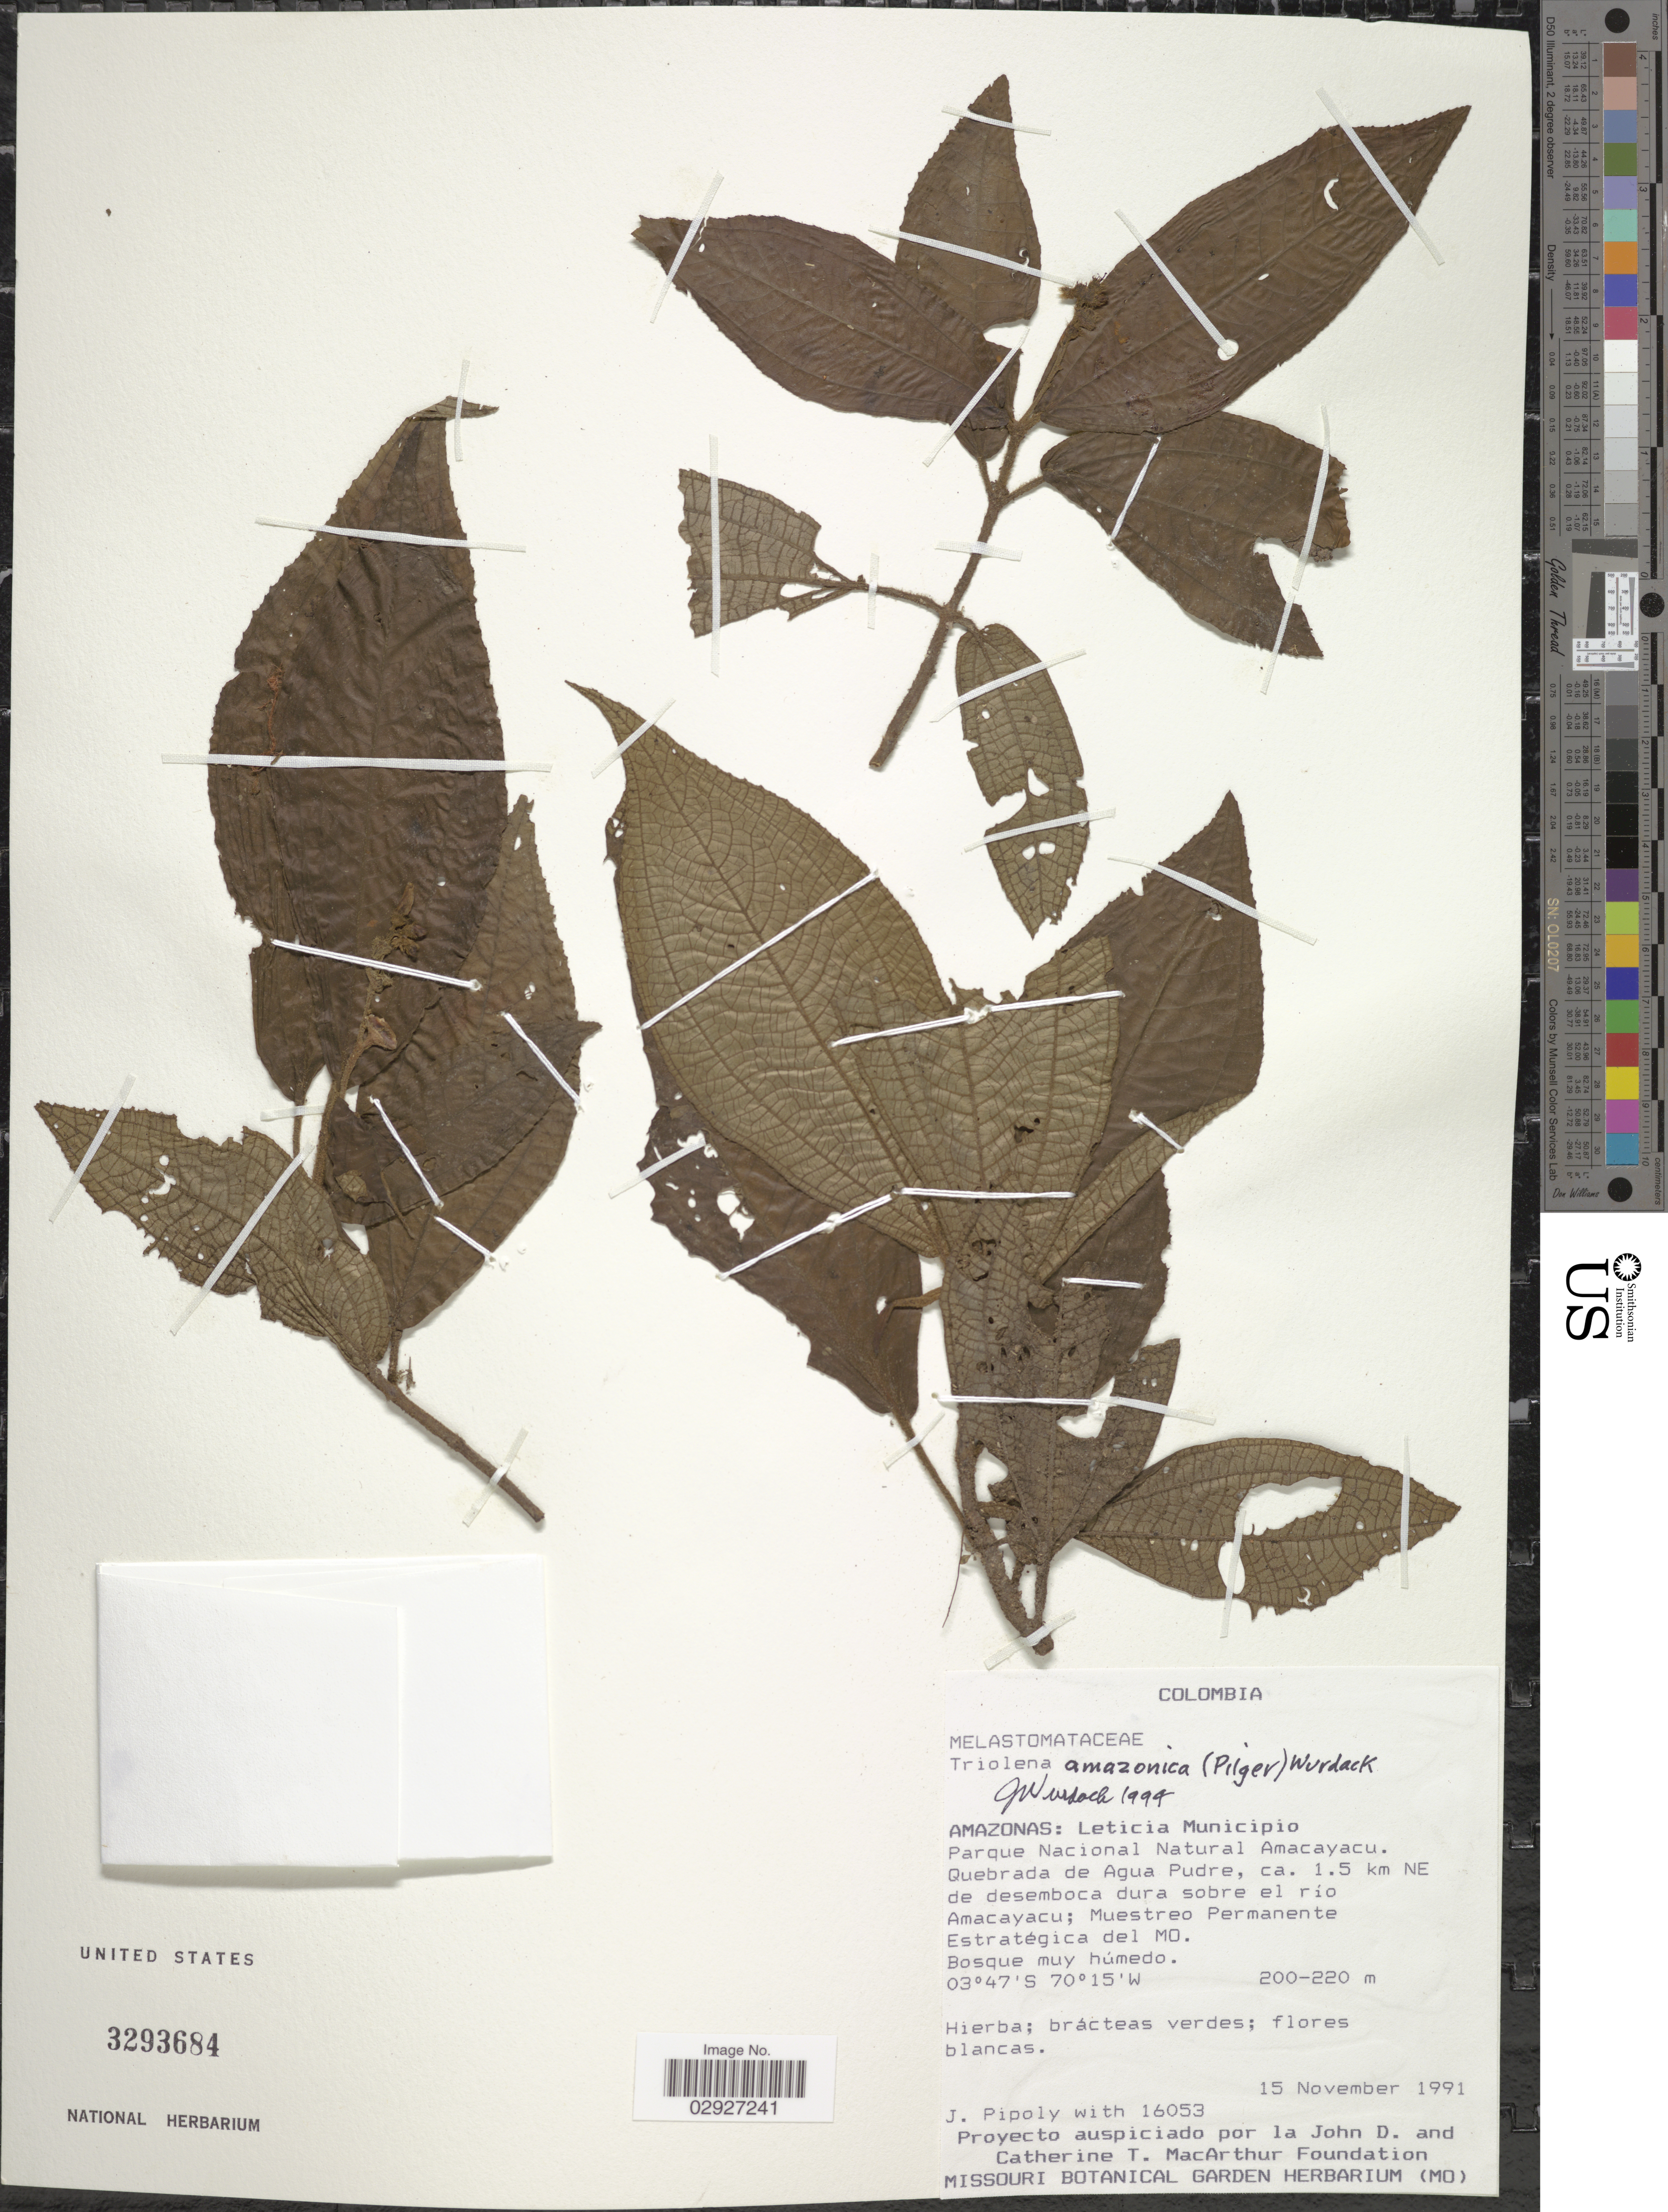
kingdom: Plantae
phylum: Tracheophyta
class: Magnoliopsida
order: Myrtales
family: Melastomataceae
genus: Triolena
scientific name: Triolena amazonica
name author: (Pilg.)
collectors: J. Pipoly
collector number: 16053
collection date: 1991-11-15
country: Colombia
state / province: Amazônas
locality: Leticia Municipio, Parque Nacional Natural Amacayacu, Quebrada de Agua Pudre, ca. 1.5 km NE de desemboca dura sobre el río Amacayacu.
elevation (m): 200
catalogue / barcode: US 3293684